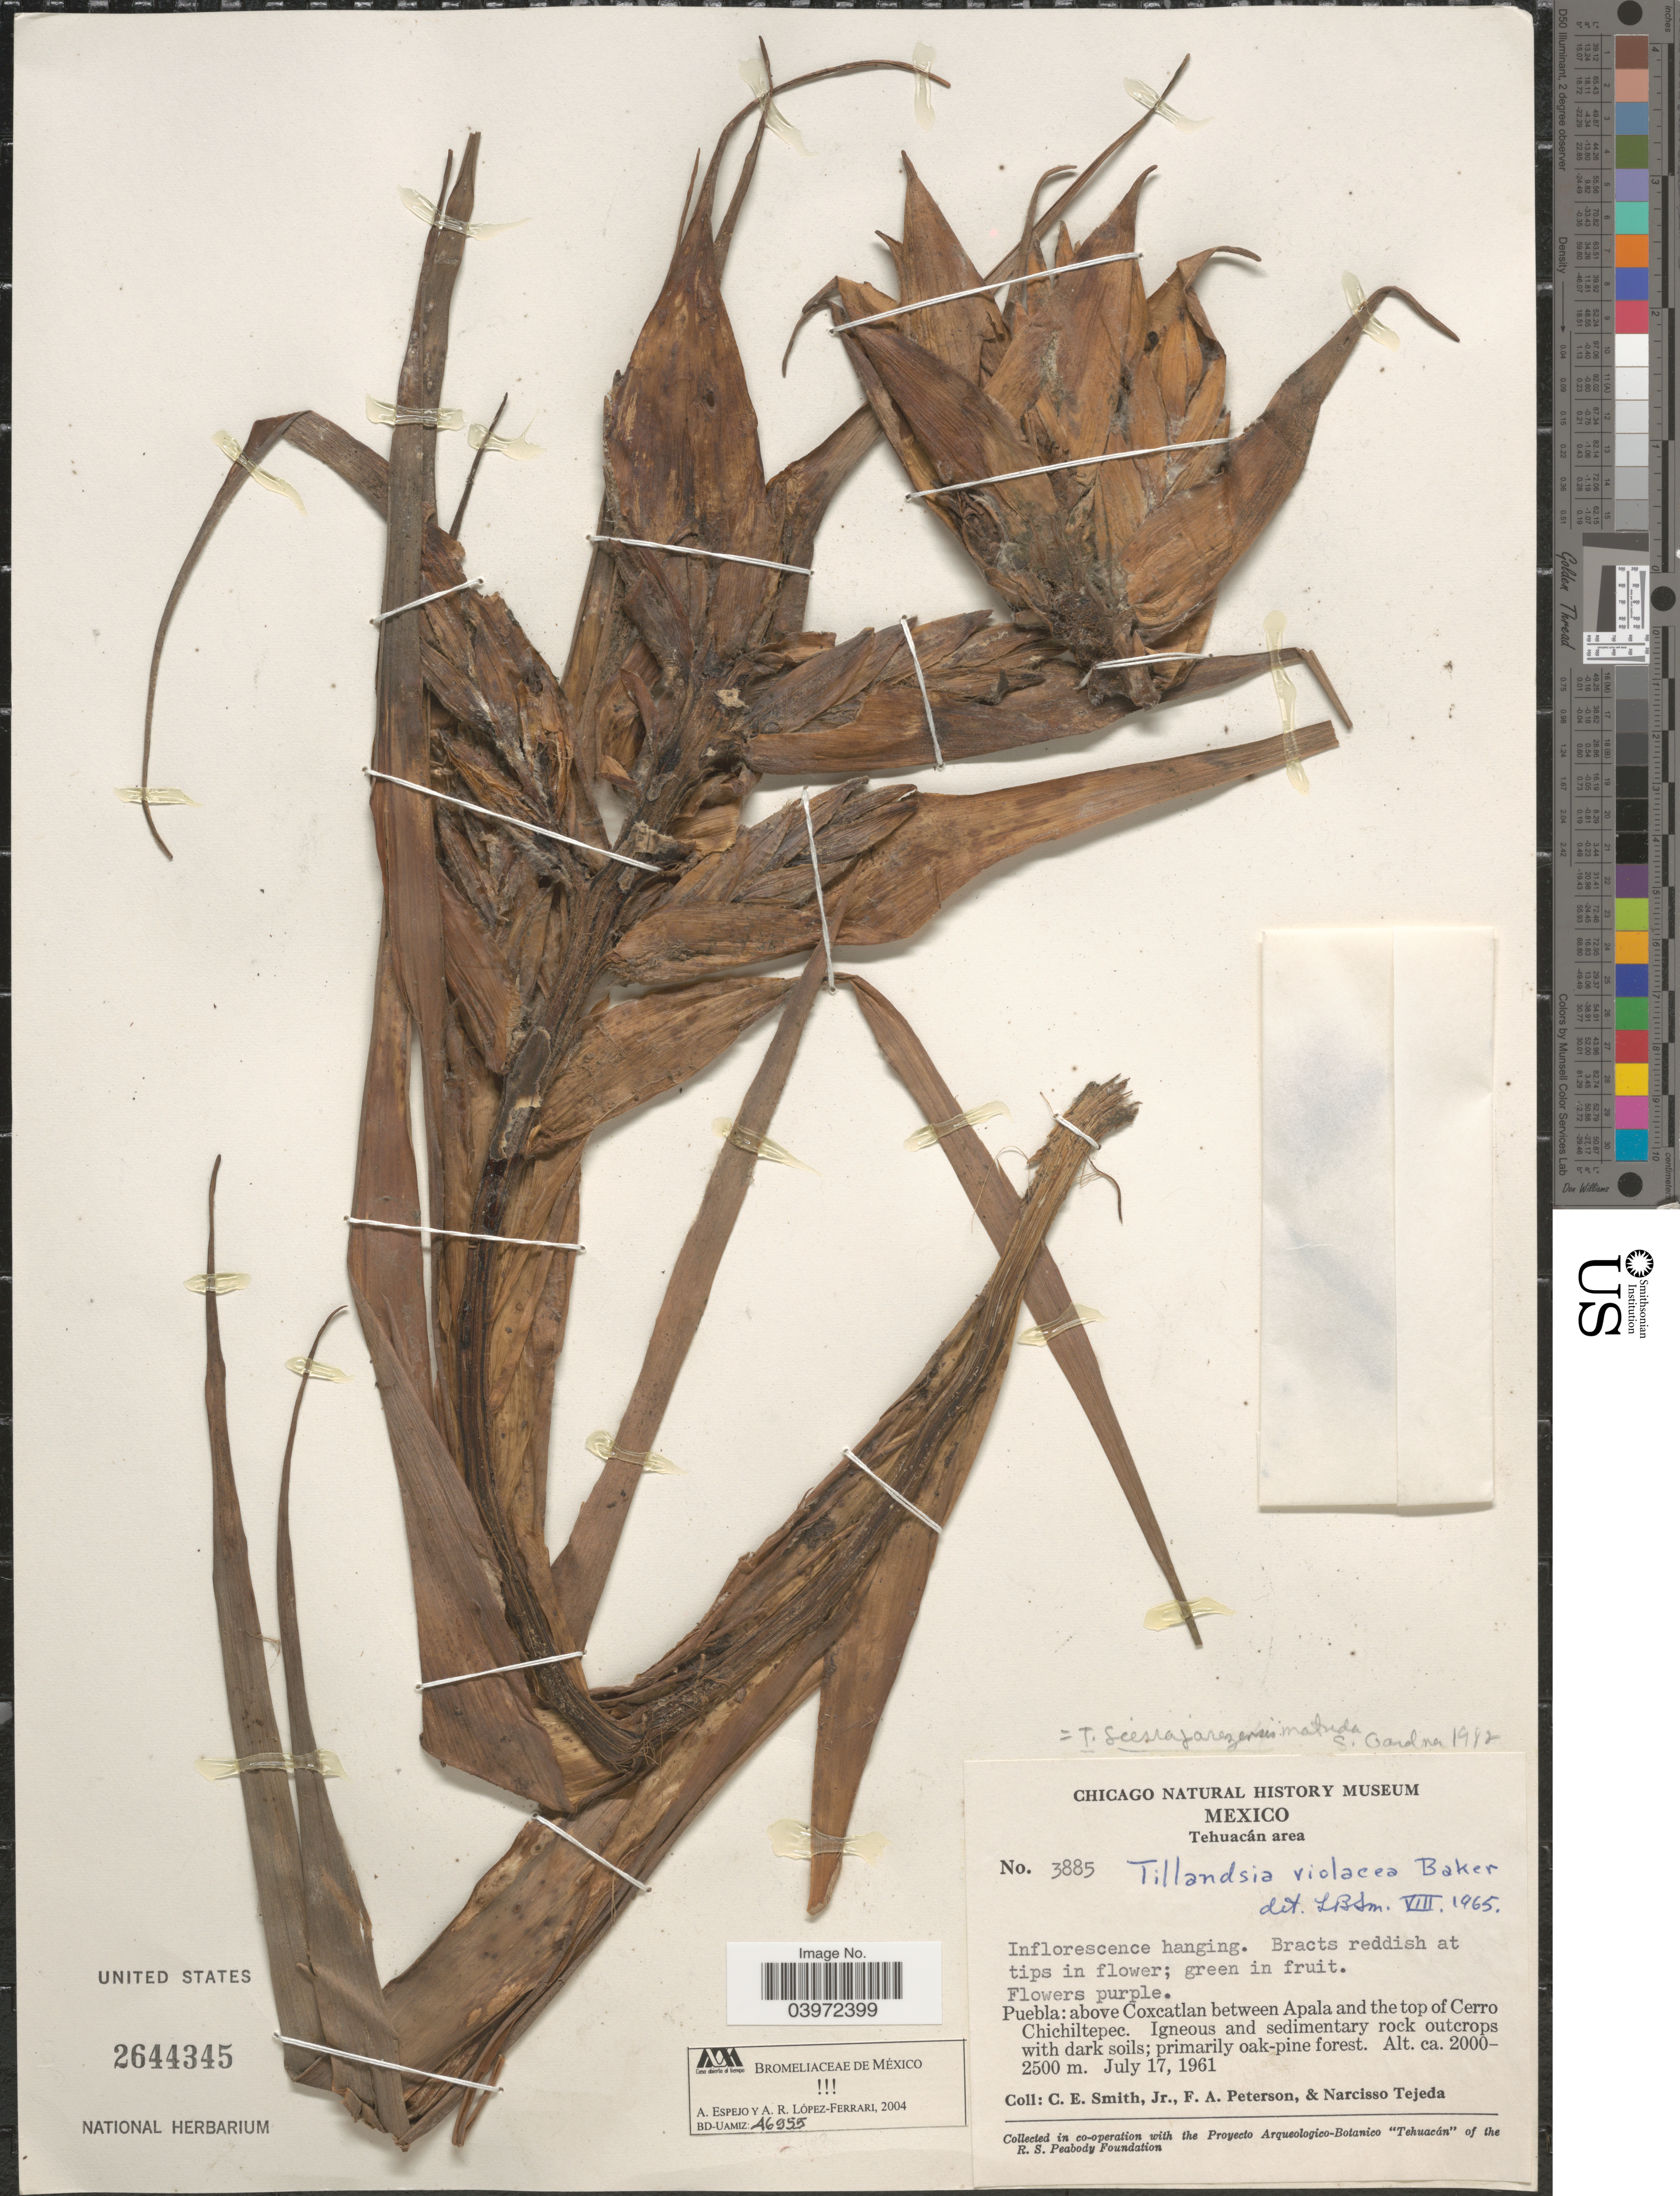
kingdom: Plantae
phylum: Tracheophyta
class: Liliopsida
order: Poales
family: Bromeliaceae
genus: Tillandsia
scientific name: Tillandsia violacea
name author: Klotzsch ex Beer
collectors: C. E. Smith Jr., F. A. Peterson & N. Tejeda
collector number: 3885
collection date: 1961-07-17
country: Mexico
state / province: Puebla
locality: Tehuacán area. Above Coxcatlan between Apala and the top of Cerro Chichiltepec.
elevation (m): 2000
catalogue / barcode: US 2644345